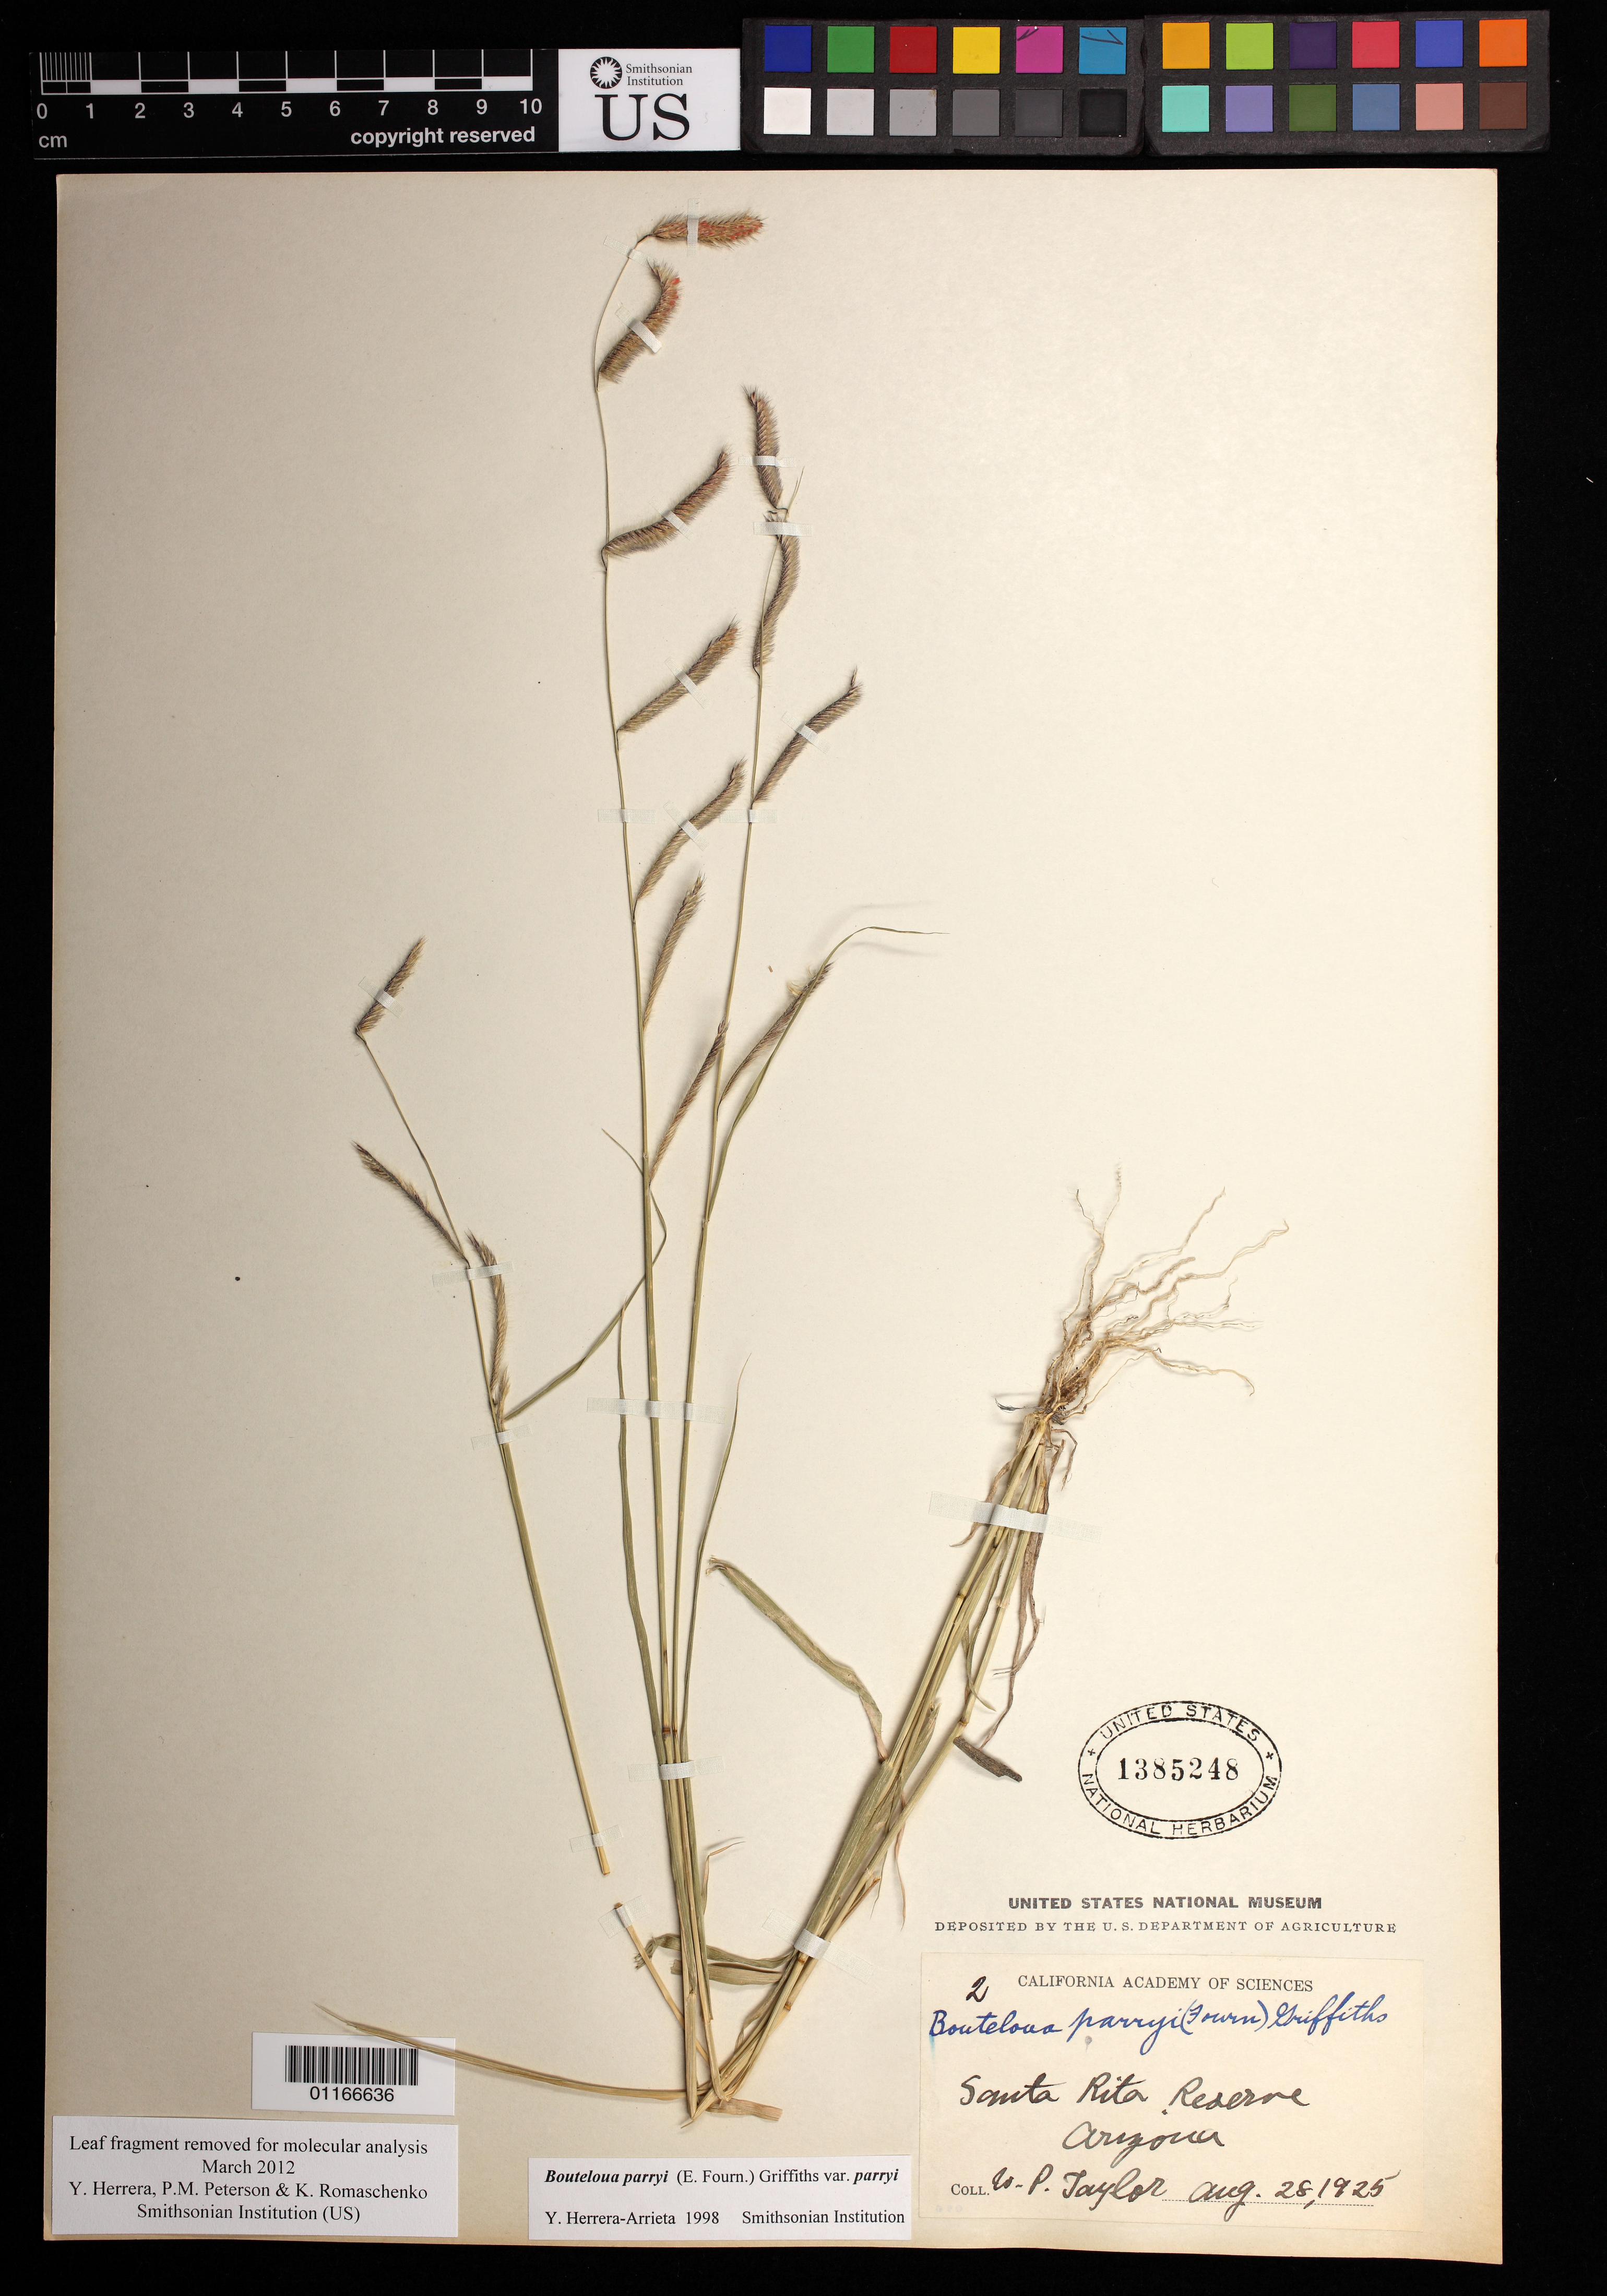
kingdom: Plantae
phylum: Tracheophyta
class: Liliopsida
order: Poales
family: Poaceae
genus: Bouteloua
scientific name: Bouteloua parryi var. parryi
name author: (E. Fourn.) Griffiths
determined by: Herrera Arrieta, Y., (CIIDIR), Instituto Politecnico Nacional (MEXICO)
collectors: A. P. Taylor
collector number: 2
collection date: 1925-08-28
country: United States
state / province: Arizona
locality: Santa Rita Reserve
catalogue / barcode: US 1385248